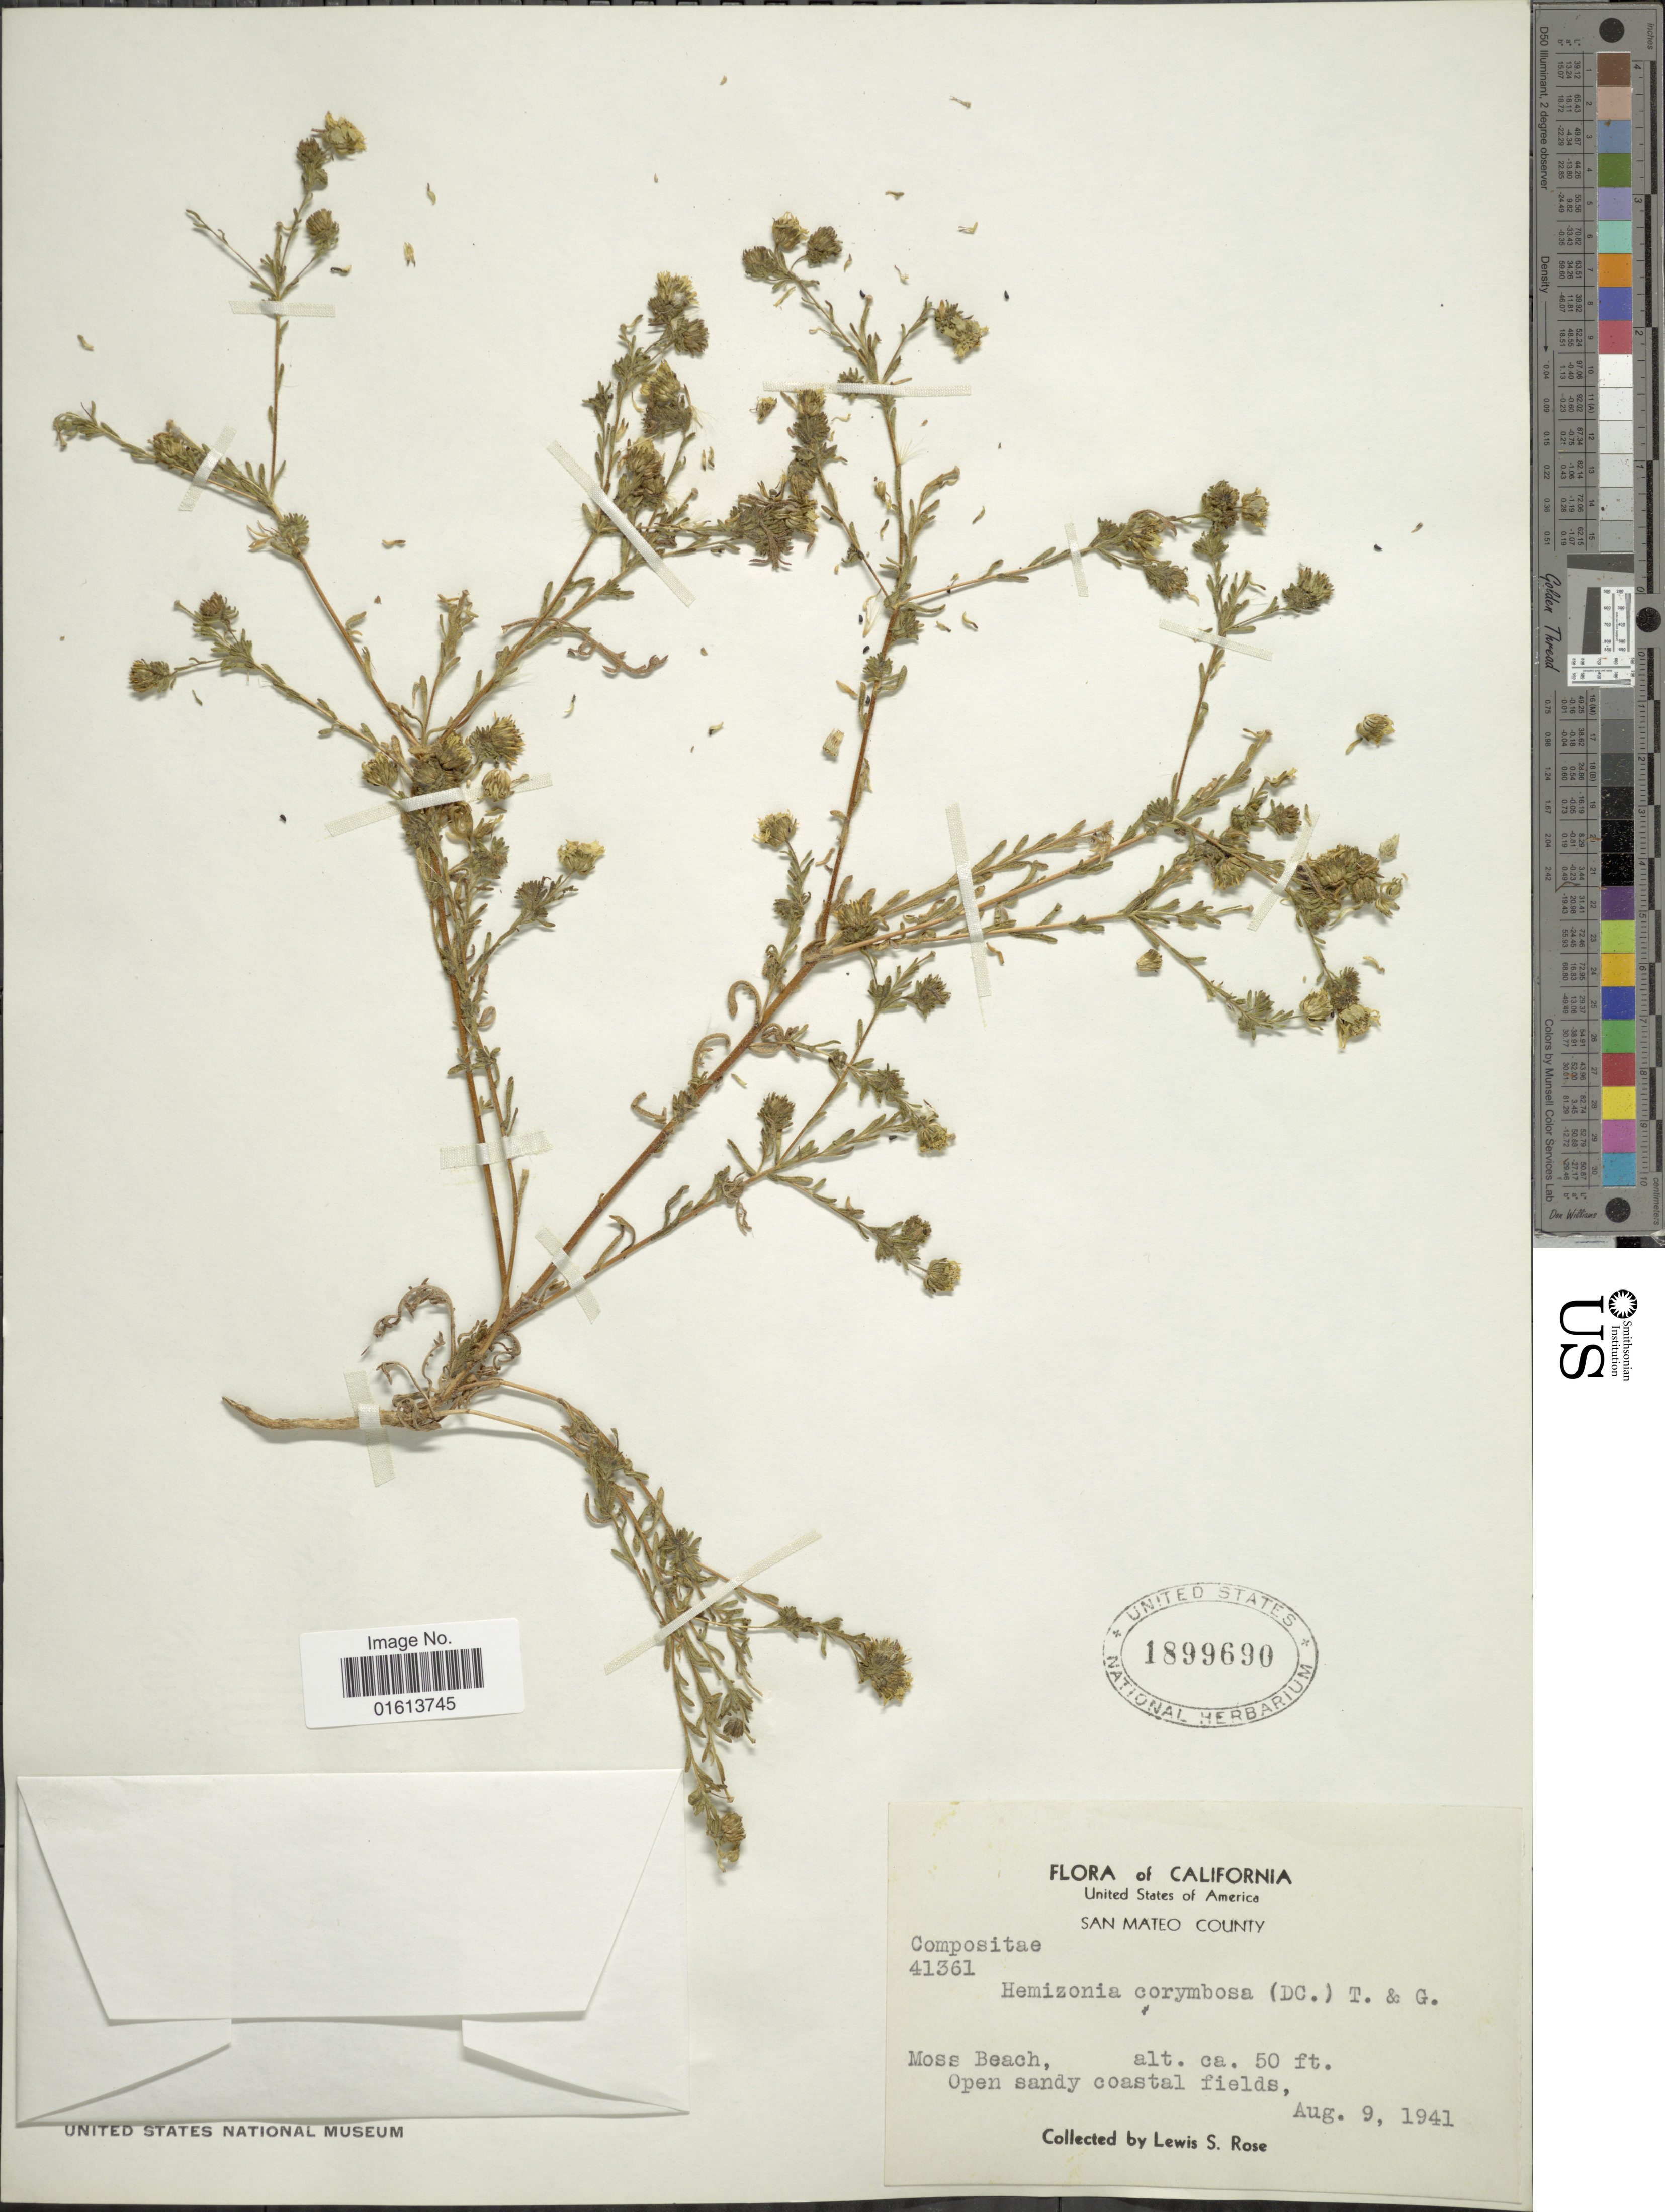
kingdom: Plantae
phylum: Tracheophyta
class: Magnoliopsida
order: Asterales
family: Asteraceae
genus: Deinandra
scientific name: Deinandra corymbosa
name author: (DC.) B.G. Baldwin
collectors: L. S. Rose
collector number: Compositae 41361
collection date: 1941-08-09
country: United States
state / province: California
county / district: San Mateo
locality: California. United States of America. San Mateo County. Moss Beach. Open sandy coastal fields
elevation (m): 15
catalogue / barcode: US 1899690